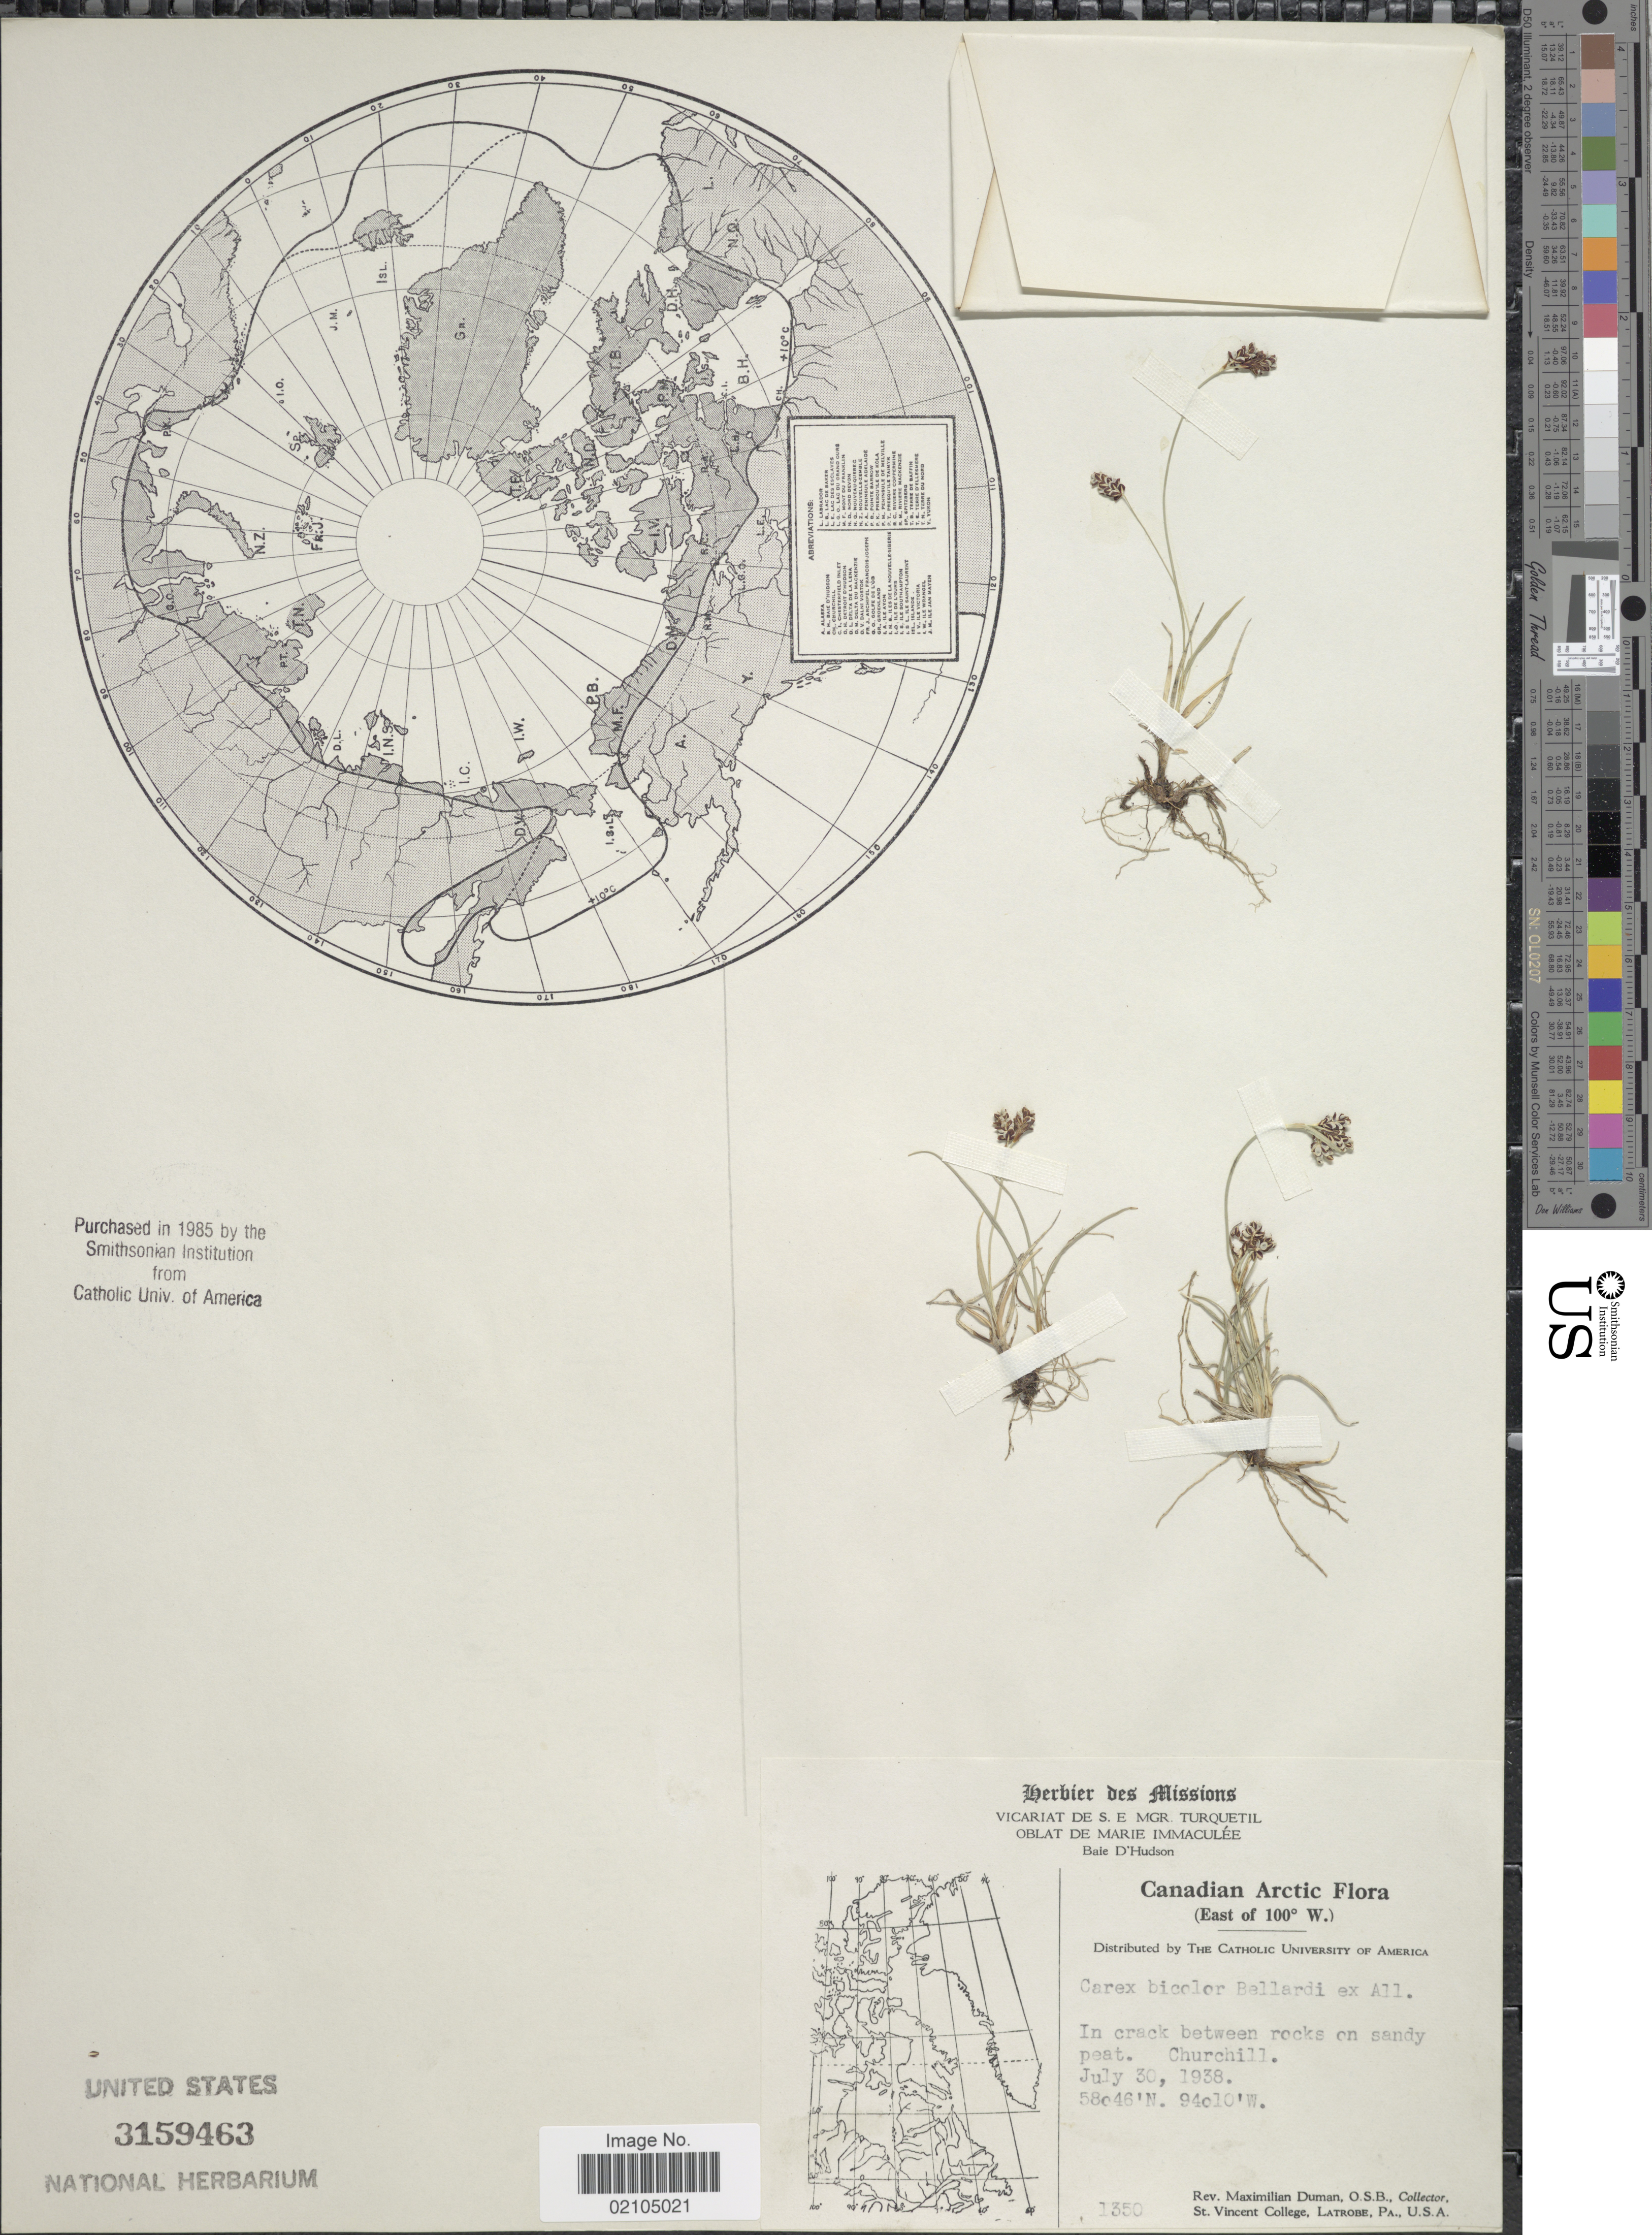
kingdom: Plantae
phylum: Tracheophyta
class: Liliopsida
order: Poales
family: Cyperaceae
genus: Carex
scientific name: Carex bicolor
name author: Bellardi ex All.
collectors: M. Duman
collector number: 1350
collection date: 1938-07-30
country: Canada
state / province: Manitoba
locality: Canadian Arctic. (East of 100º W.) In crack between rocks on sandy peat. Churchill.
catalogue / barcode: US 3159463